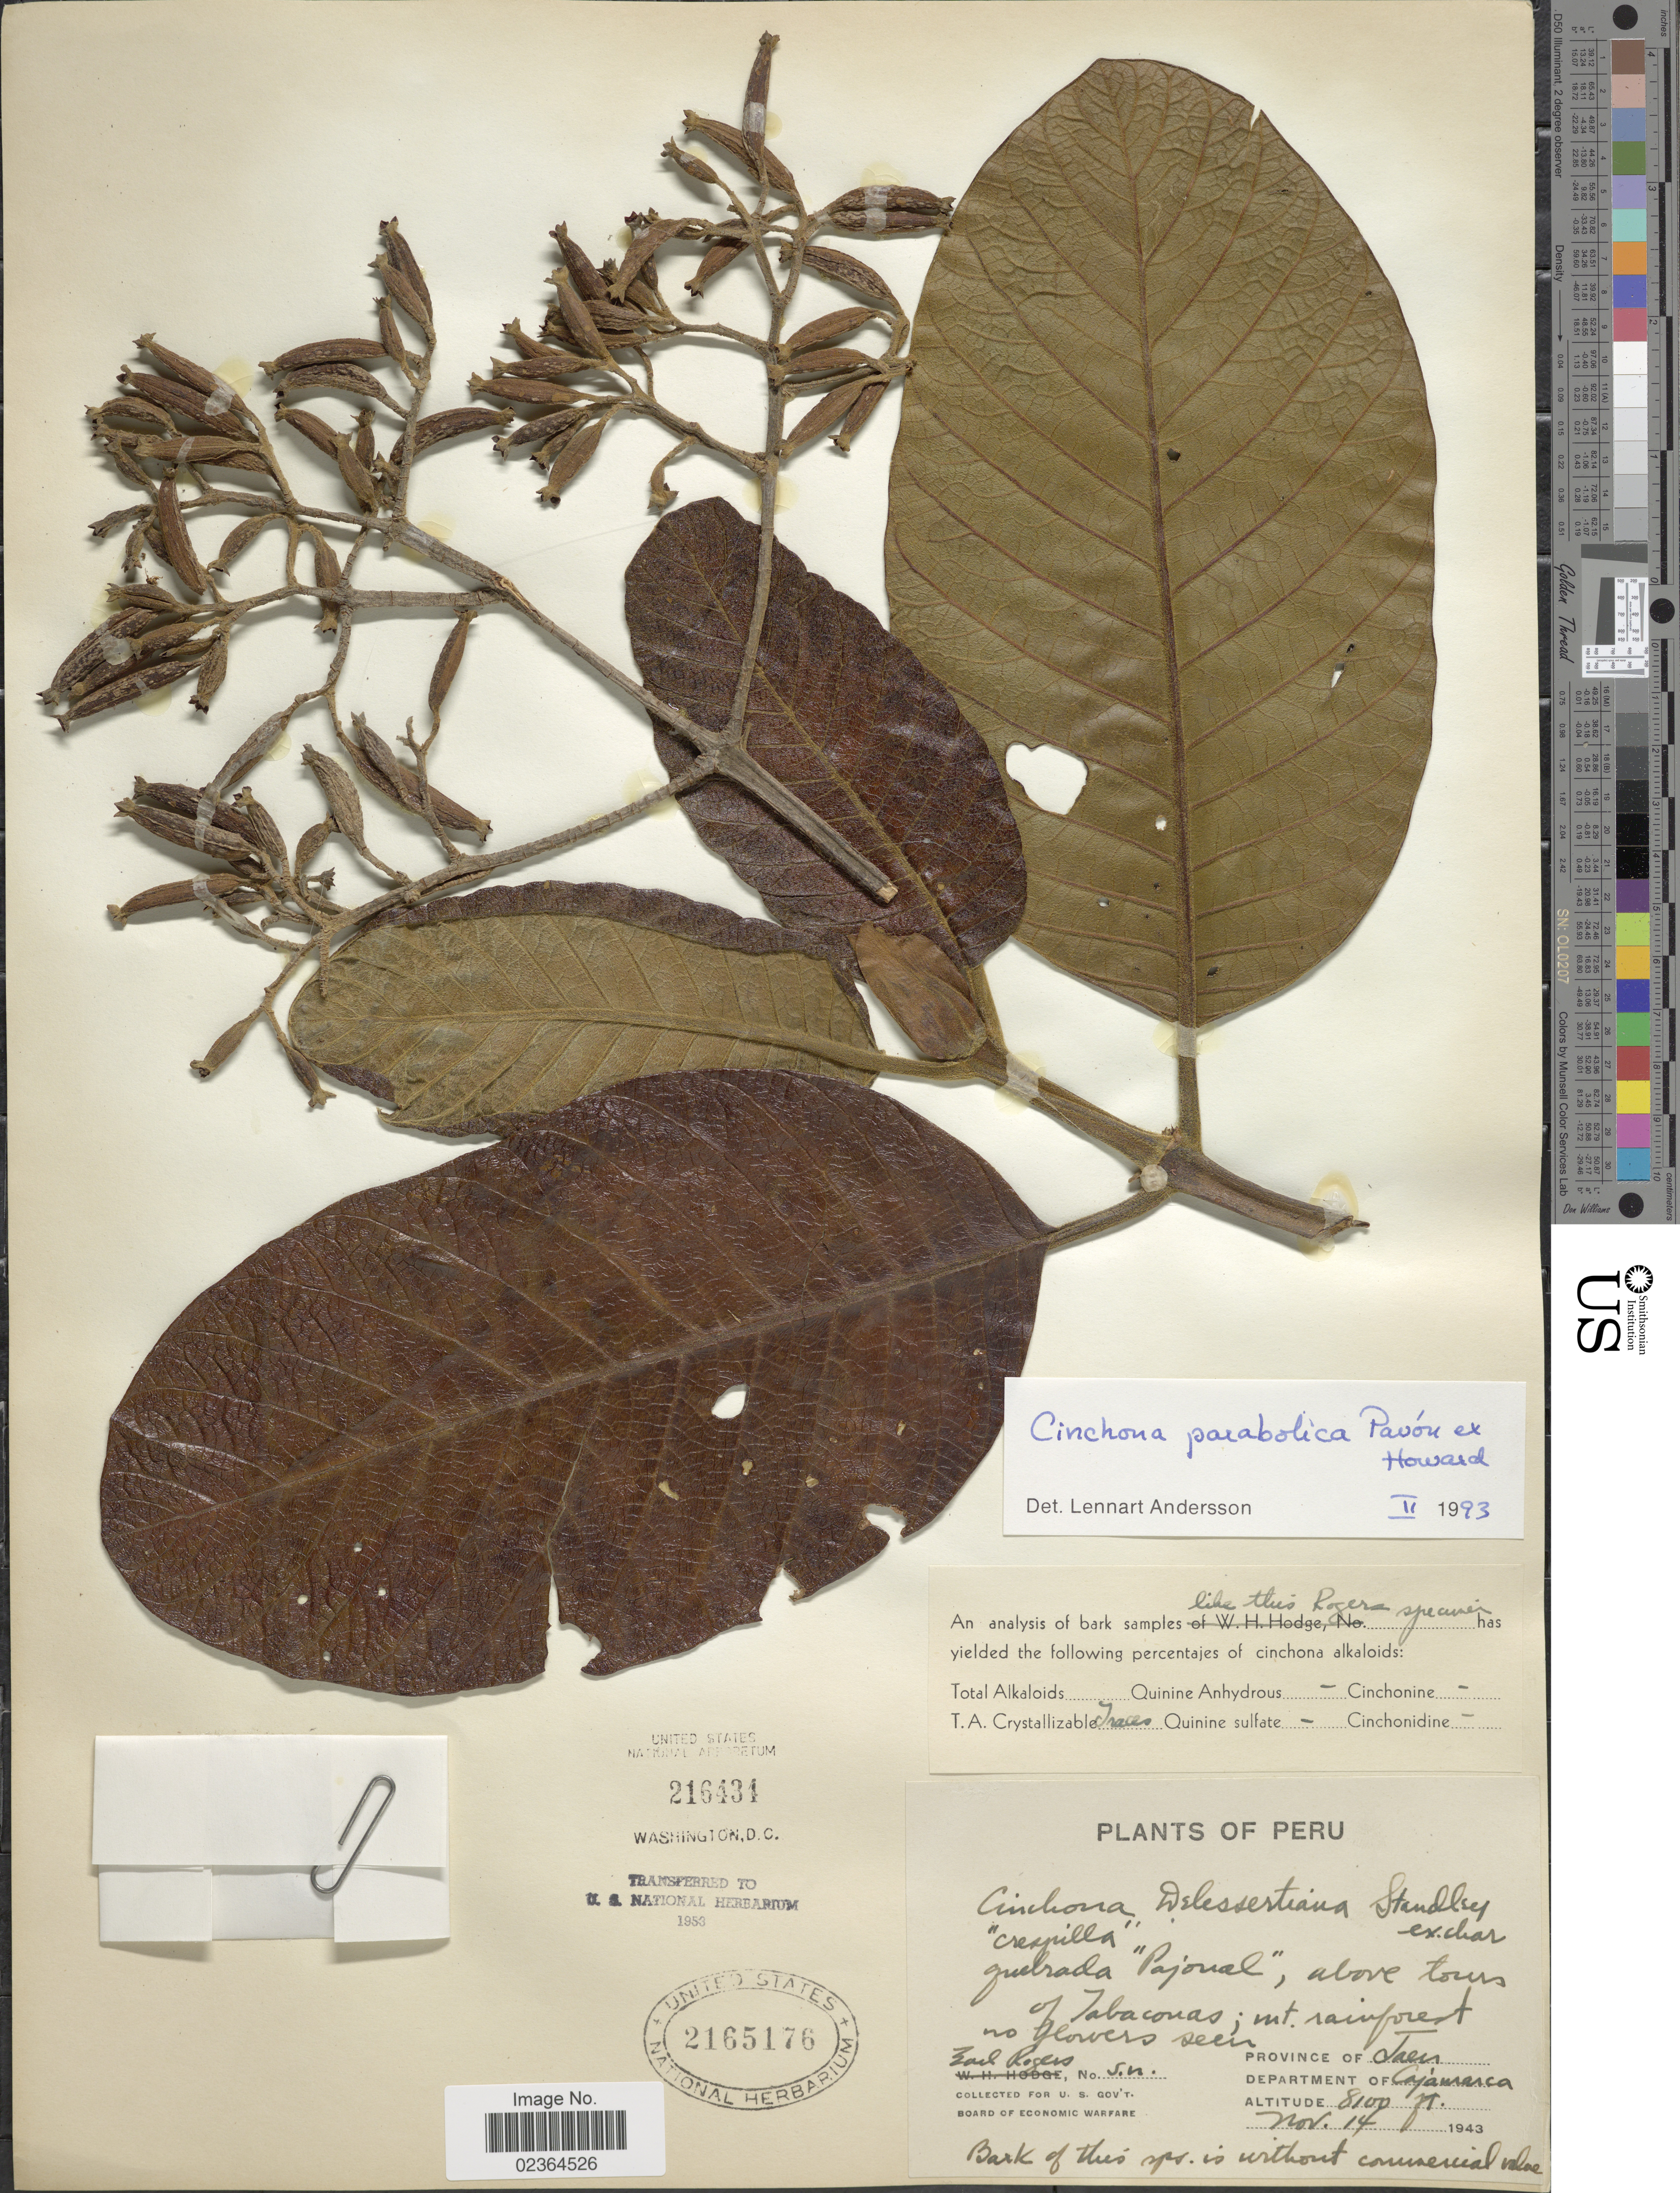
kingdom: Plantae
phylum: Tracheophyta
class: Magnoliopsida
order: Gentianales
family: Rubiaceae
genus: Cinchona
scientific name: Cinchona parabolica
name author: Pav.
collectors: E. Rogers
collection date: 1943-11-14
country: Peru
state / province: Cajamarca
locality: Province of Jaen, Department of Cajamarca, above town of Tabaconas, mt. rainforest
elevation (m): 2469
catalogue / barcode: US 2165176